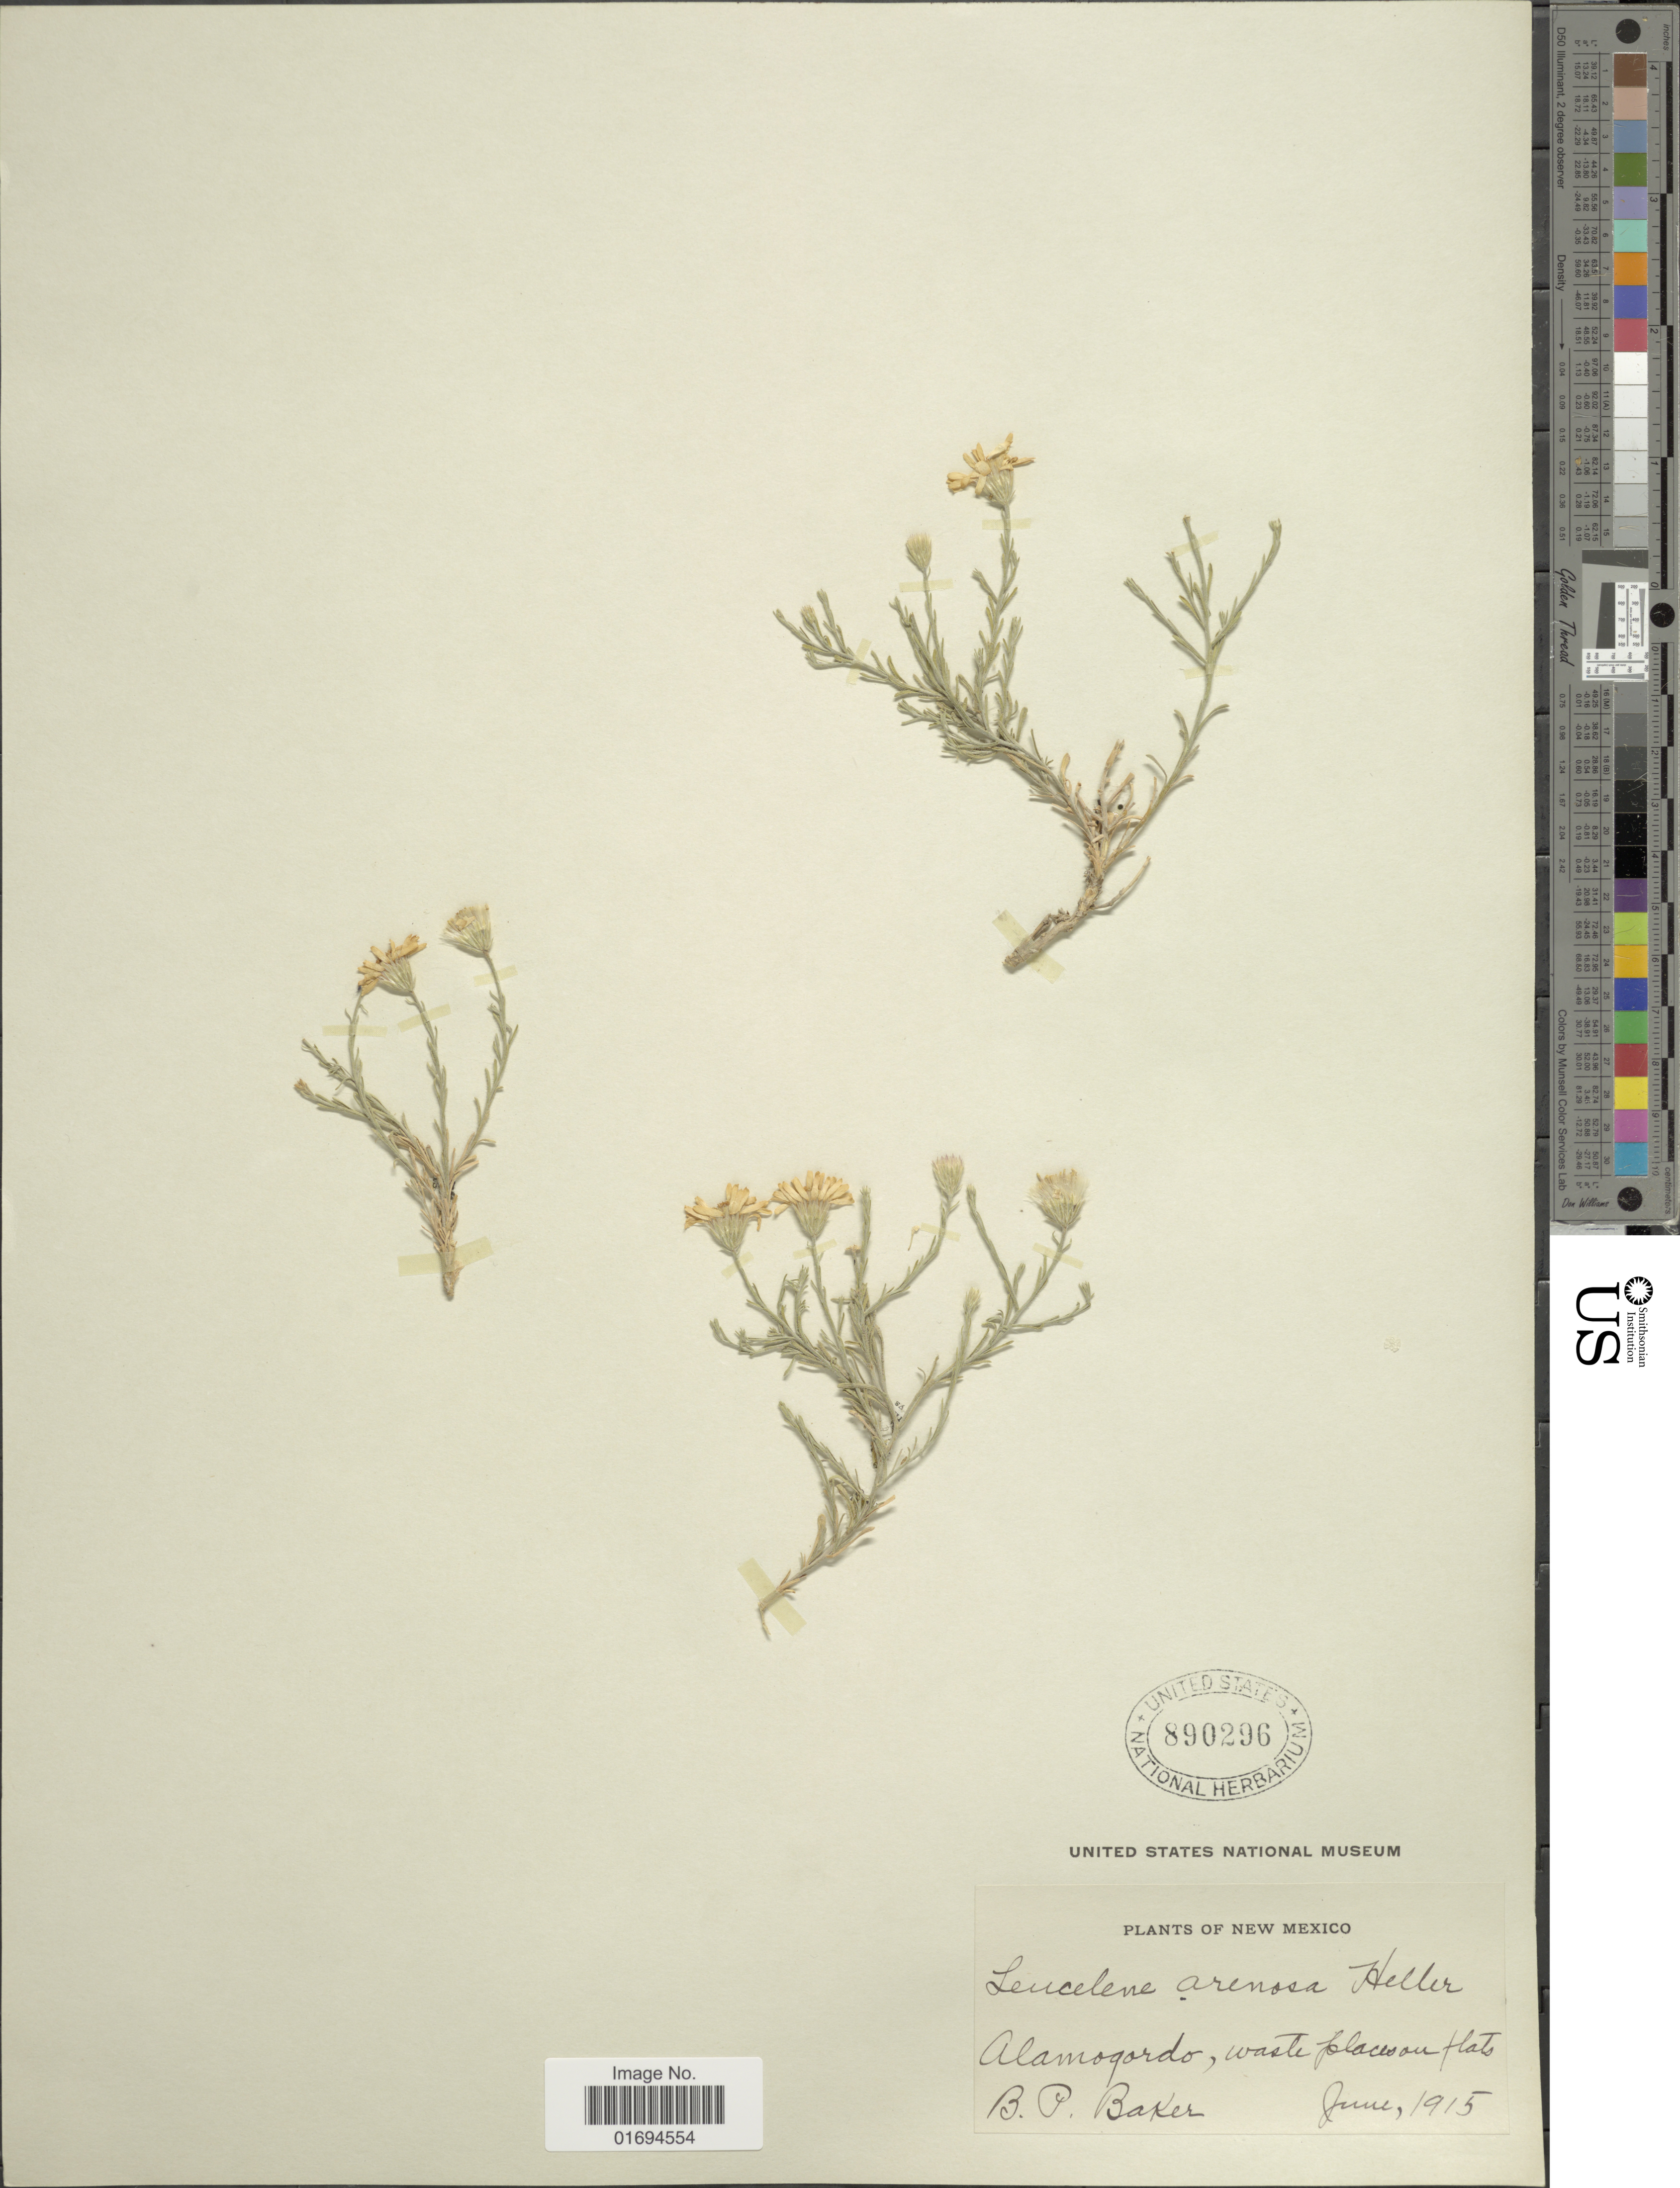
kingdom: Plantae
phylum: Tracheophyta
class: Magnoliopsida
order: Asterales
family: Asteraceae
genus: Chaetopappa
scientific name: Chaetopappa ericoides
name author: (Torr.) G.L. Nesom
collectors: B. P. Baker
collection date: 1915-06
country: United States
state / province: New Mexico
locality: Alamogordo, waste places on flats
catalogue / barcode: US 890296